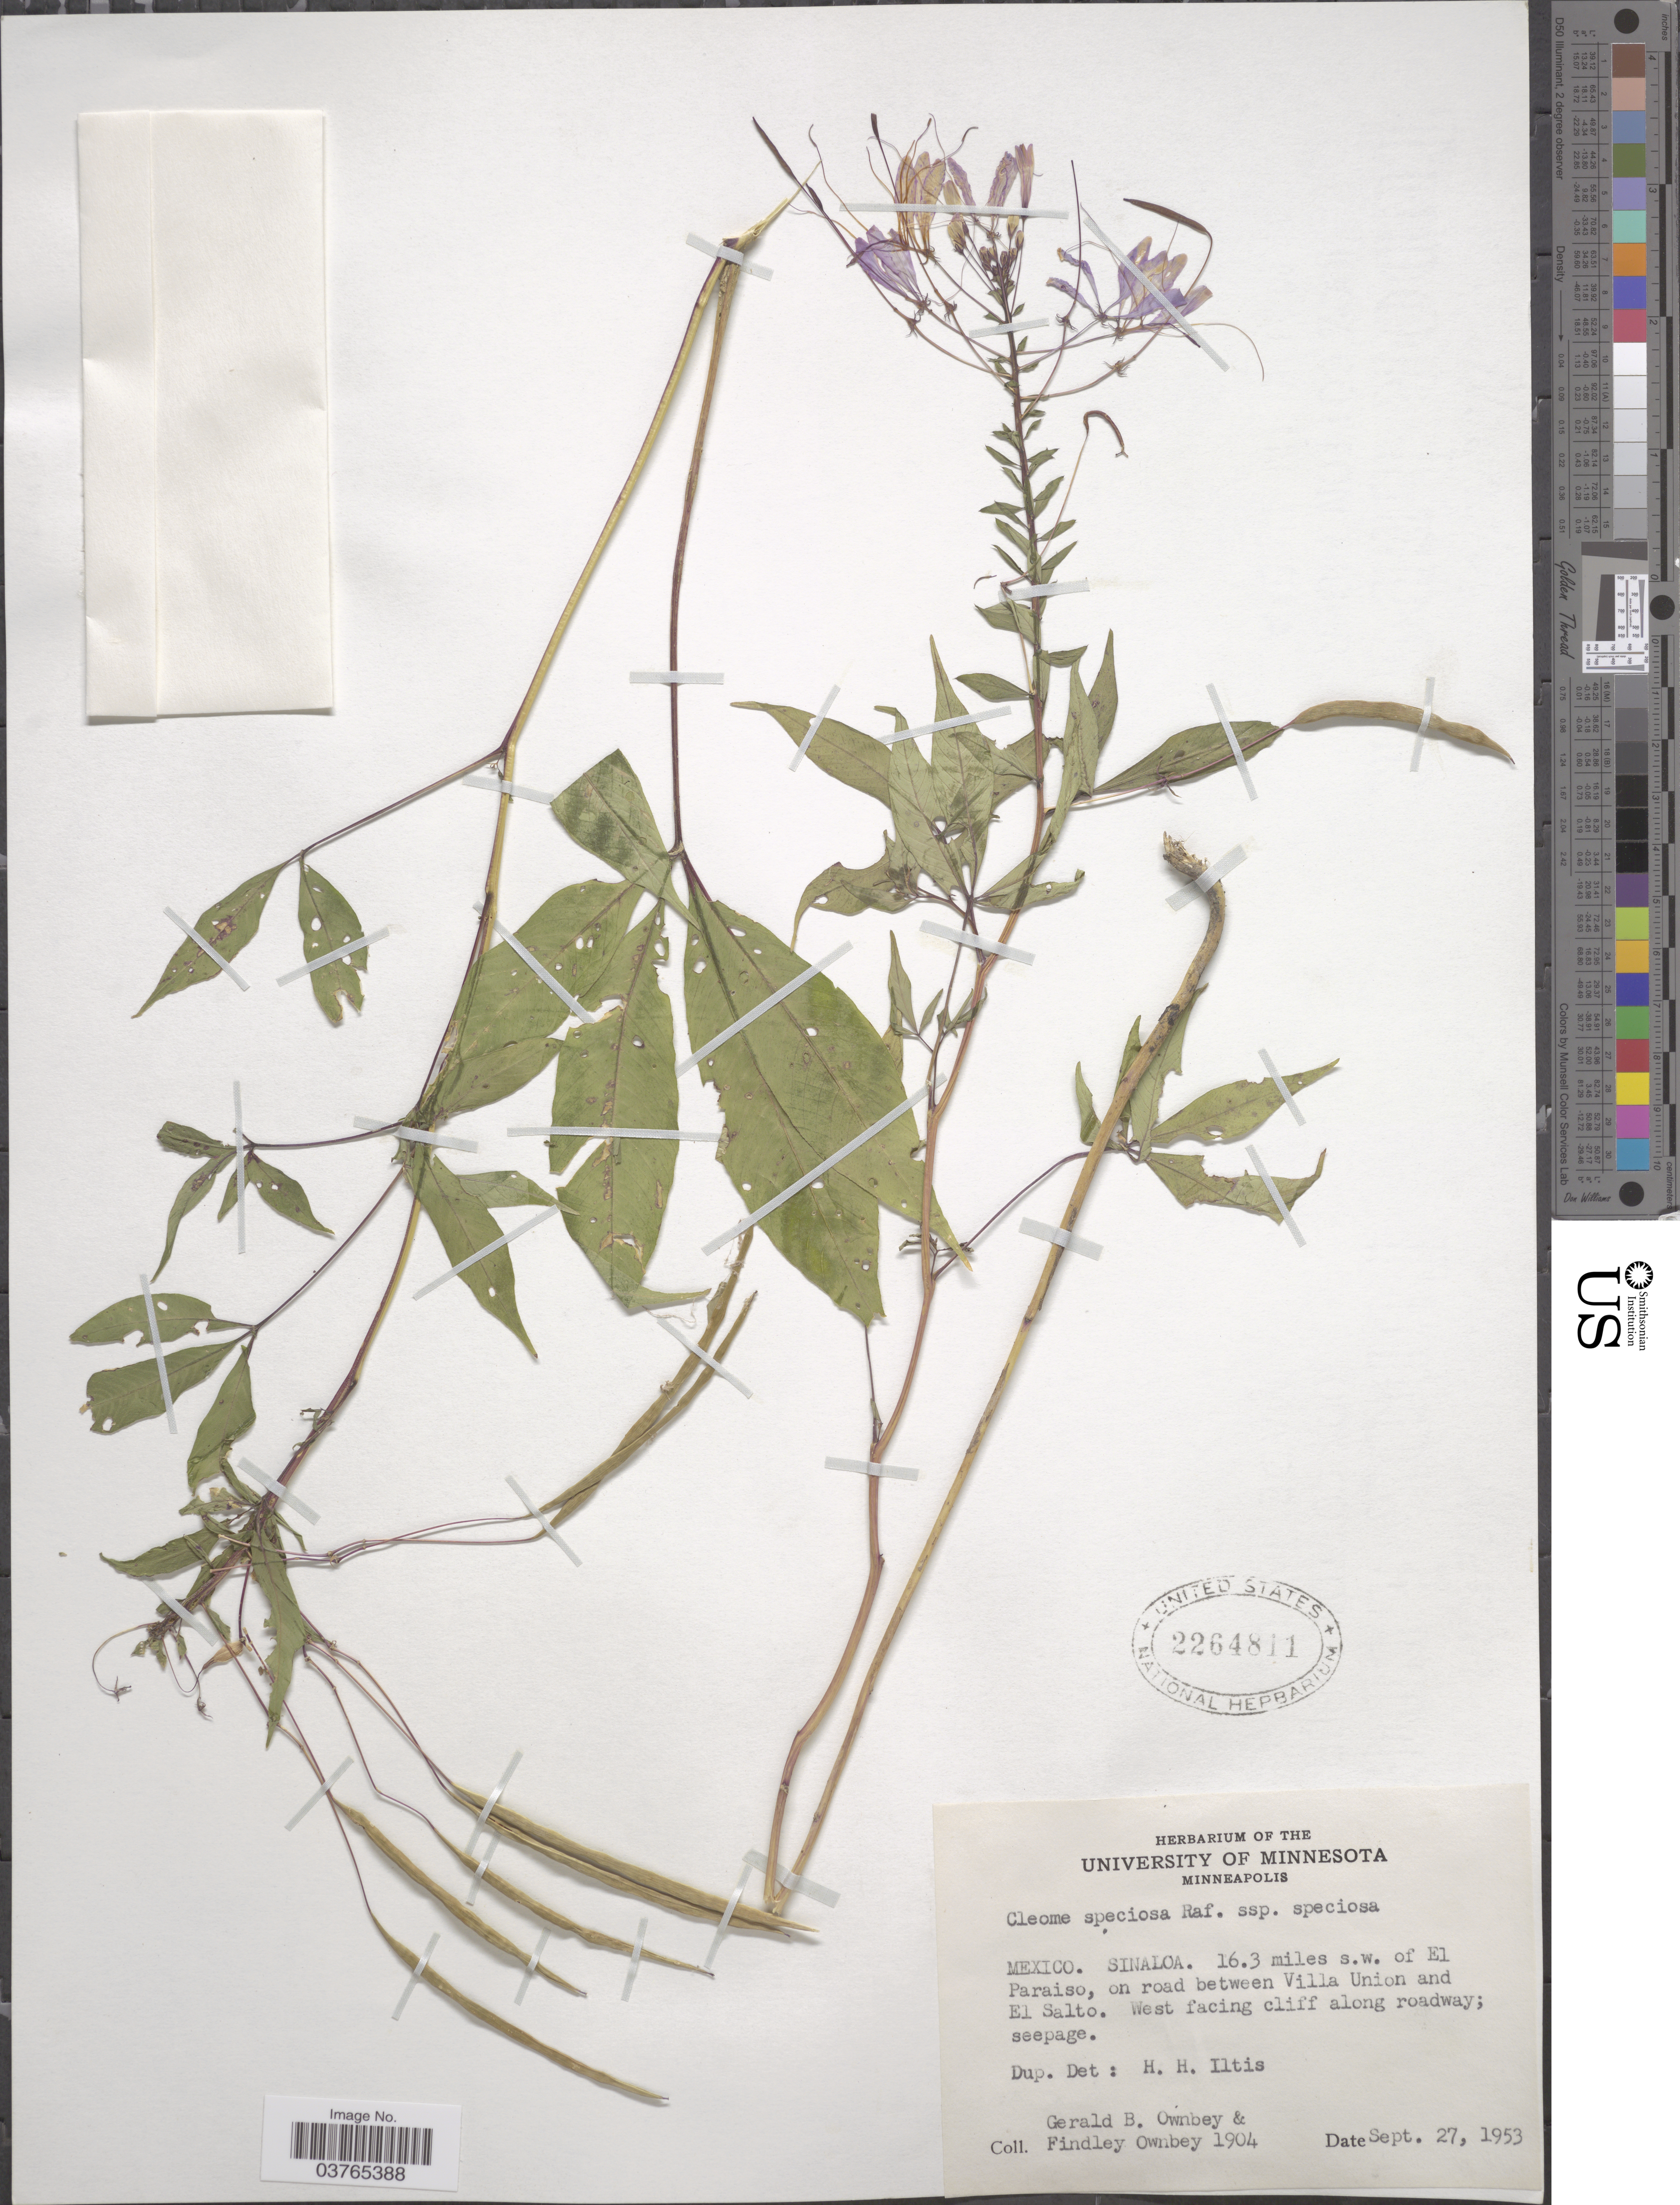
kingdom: Plantae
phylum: Tracheophyta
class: Magnoliopsida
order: Brassicales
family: Cleomaceae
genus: Cleoserrata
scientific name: Cleoserrata speciosa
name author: (Raf.) Iltis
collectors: G. B. Ownbey & F. Ownbey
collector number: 1904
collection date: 1953-09-27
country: Mexico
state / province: Sinaloa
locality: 16.3 miles s.w. of El Paraiso, on road between Villa Union and El Salto. West facing cliff along roadway.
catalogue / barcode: US 2264811